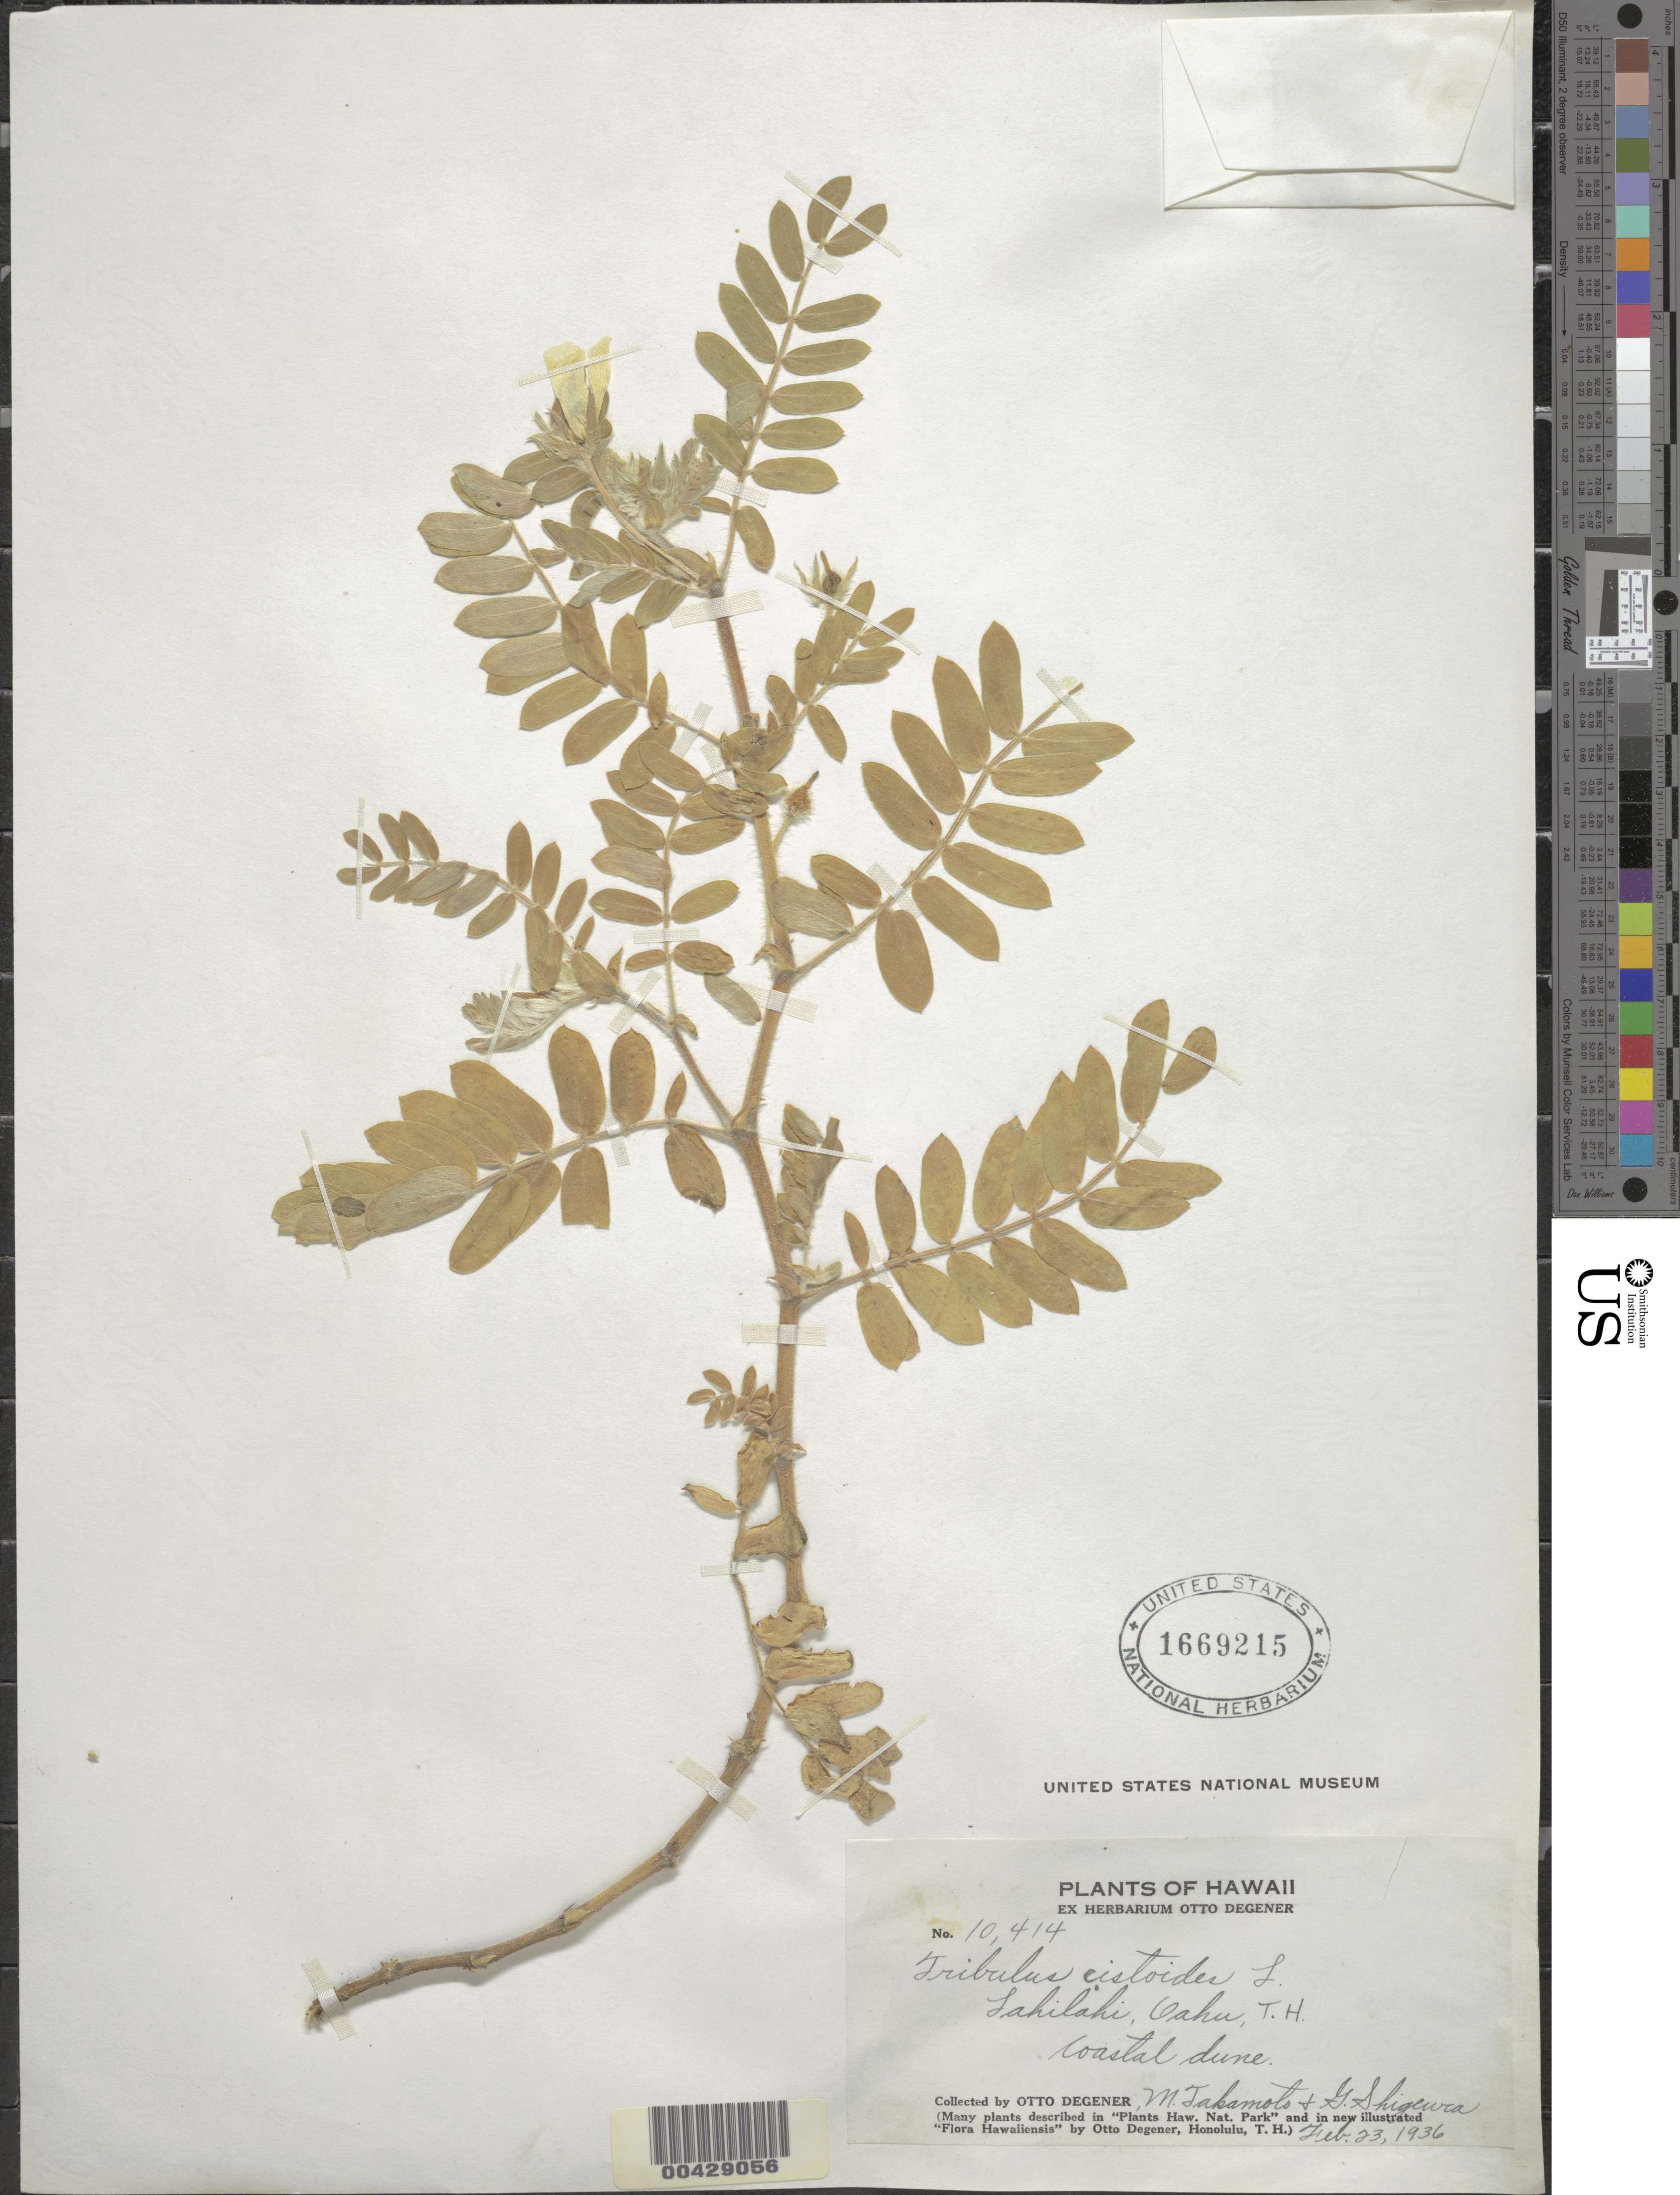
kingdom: Plantae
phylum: Tracheophyta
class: Magnoliopsida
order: Zygophyllales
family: Zygophyllaceae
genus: Tribulus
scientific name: Tribulus cistoides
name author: L.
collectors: O. Degener, M. Takamoto & G. Shigewea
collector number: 10414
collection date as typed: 23 Feb 1936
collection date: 1936-02-23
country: United States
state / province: Hawaii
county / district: Honolulu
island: Oahu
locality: Lahilahi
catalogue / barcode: US 1669215